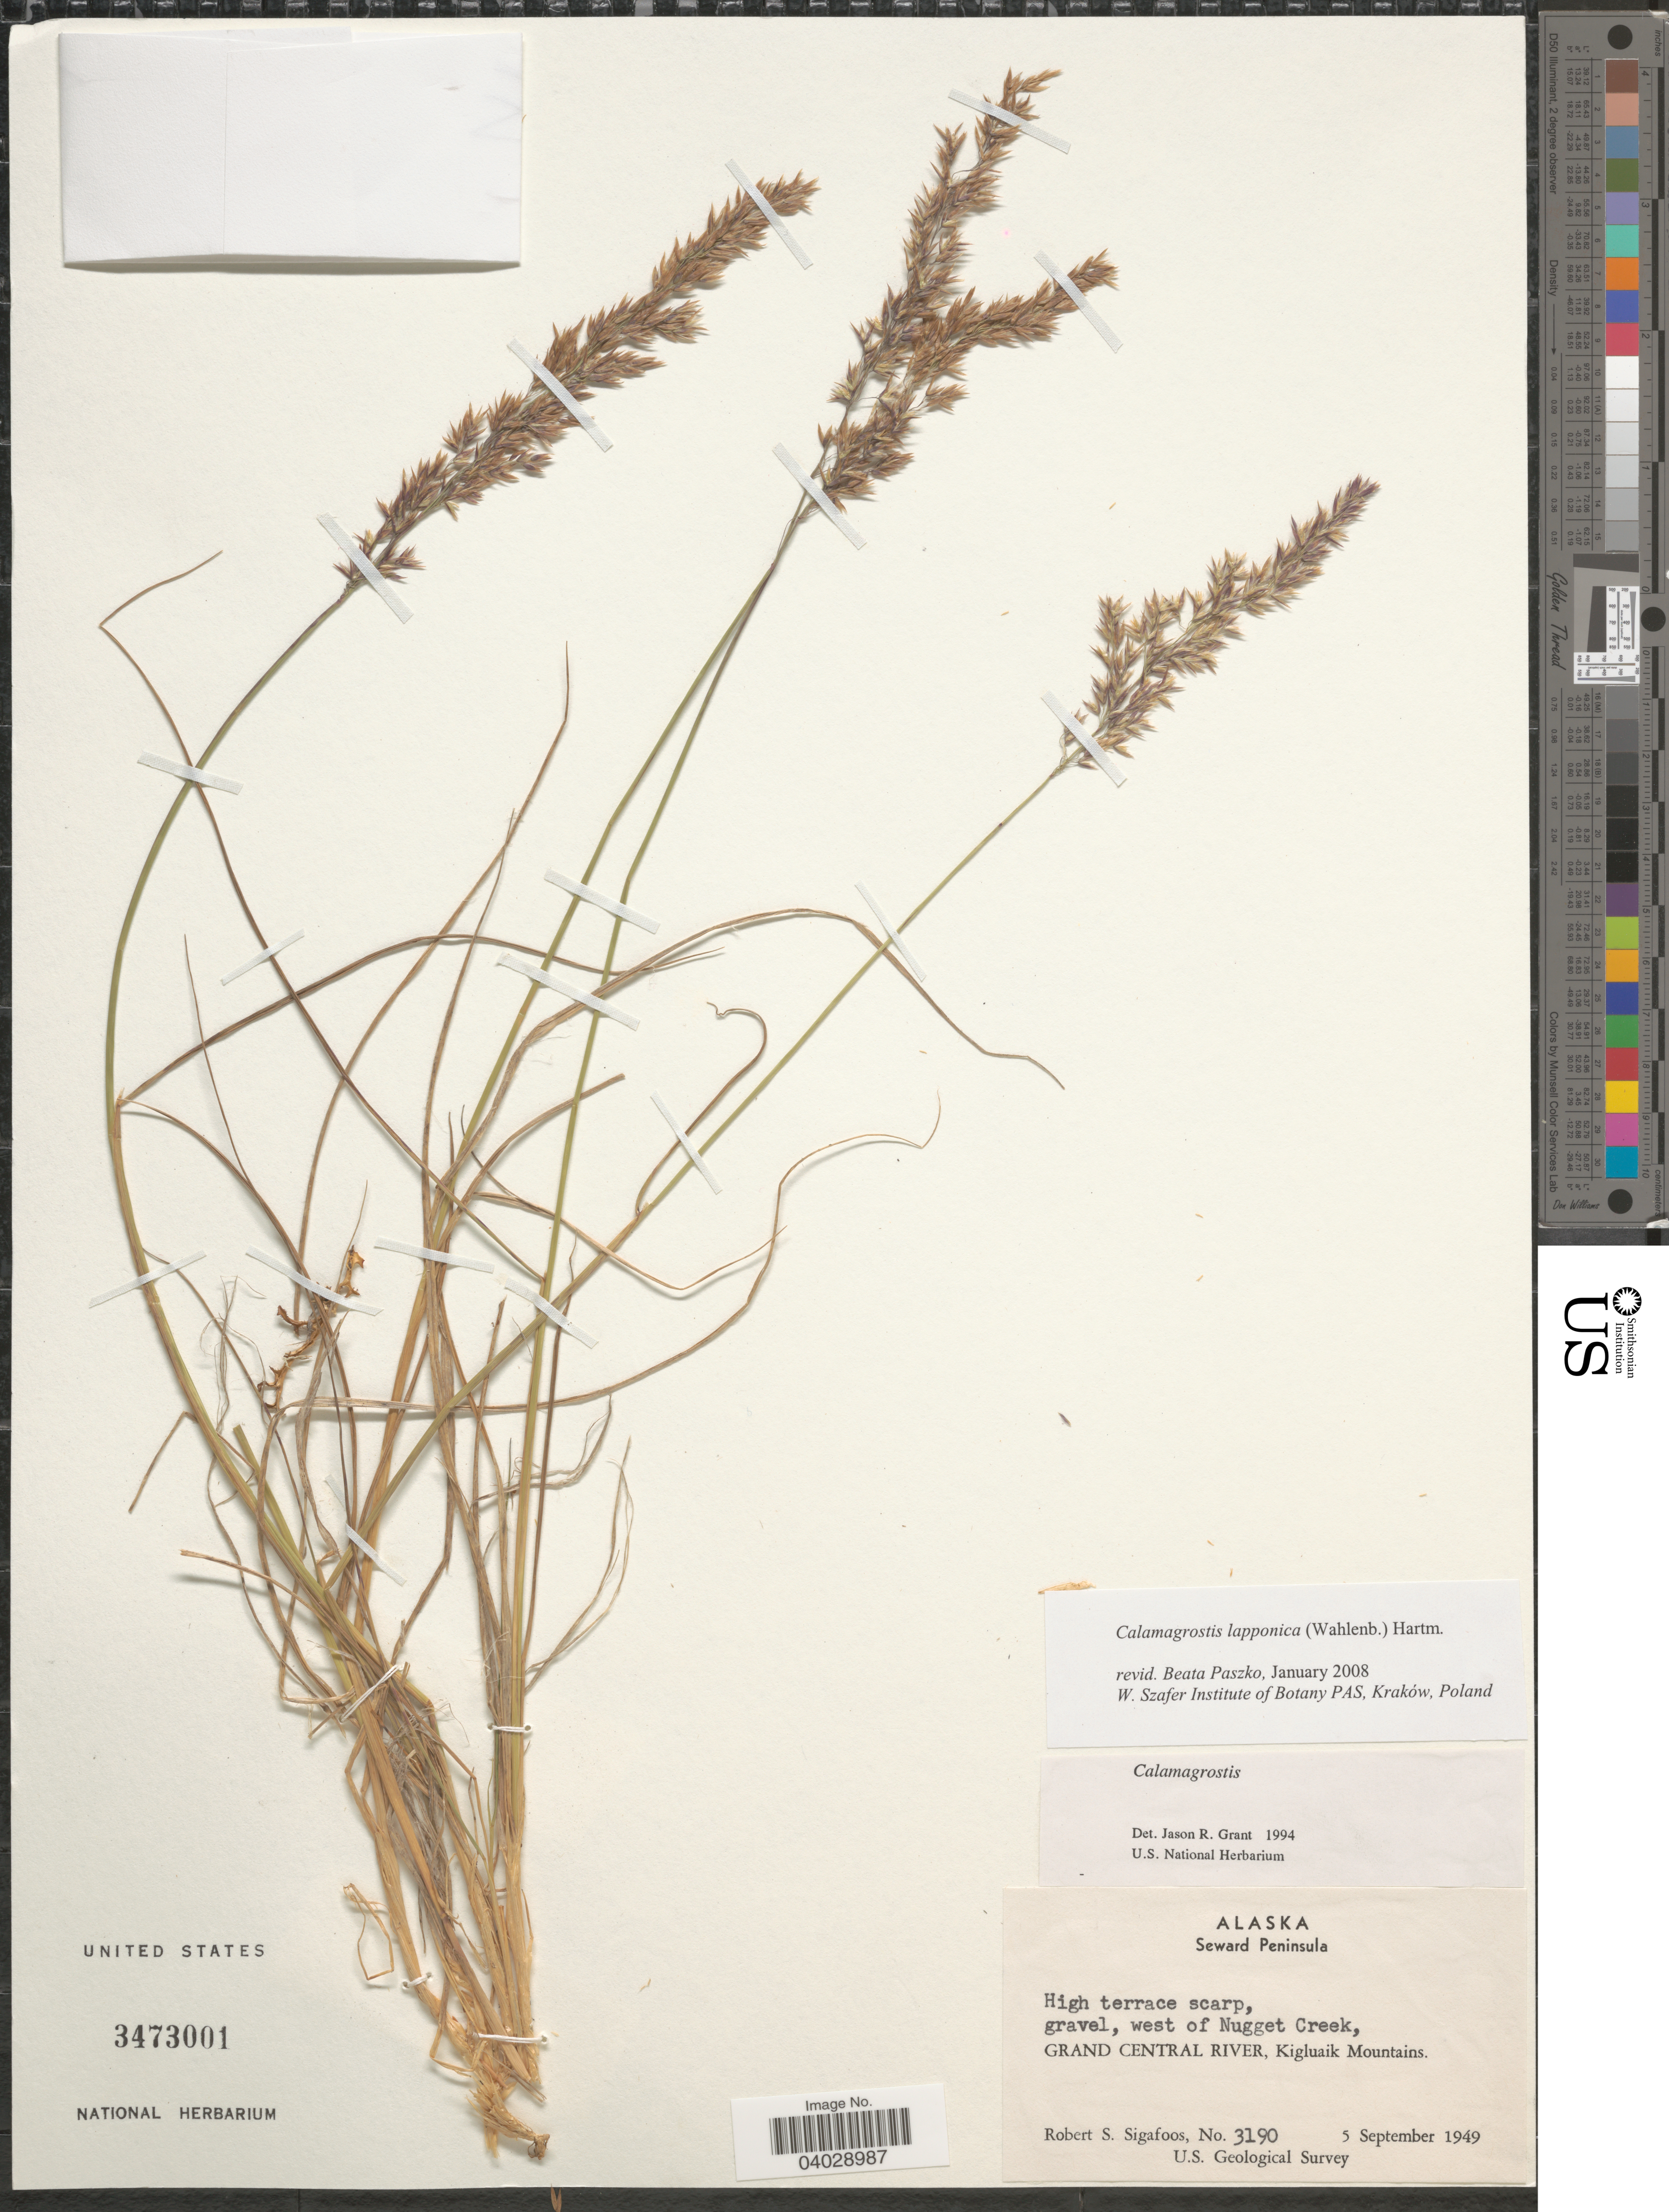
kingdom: Plantae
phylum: Tracheophyta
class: Liliopsida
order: Poales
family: Poaceae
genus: Calamagrostis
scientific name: Calamagrostis lapponica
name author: (Wahlenb.) Hartm.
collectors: R. Sigafoos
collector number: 3190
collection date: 1949-09-05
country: United States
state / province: Alaska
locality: Seward Peninsula. West of Nugget Creek, Grand Central River, Kigluaik Mountains.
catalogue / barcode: US 3473001